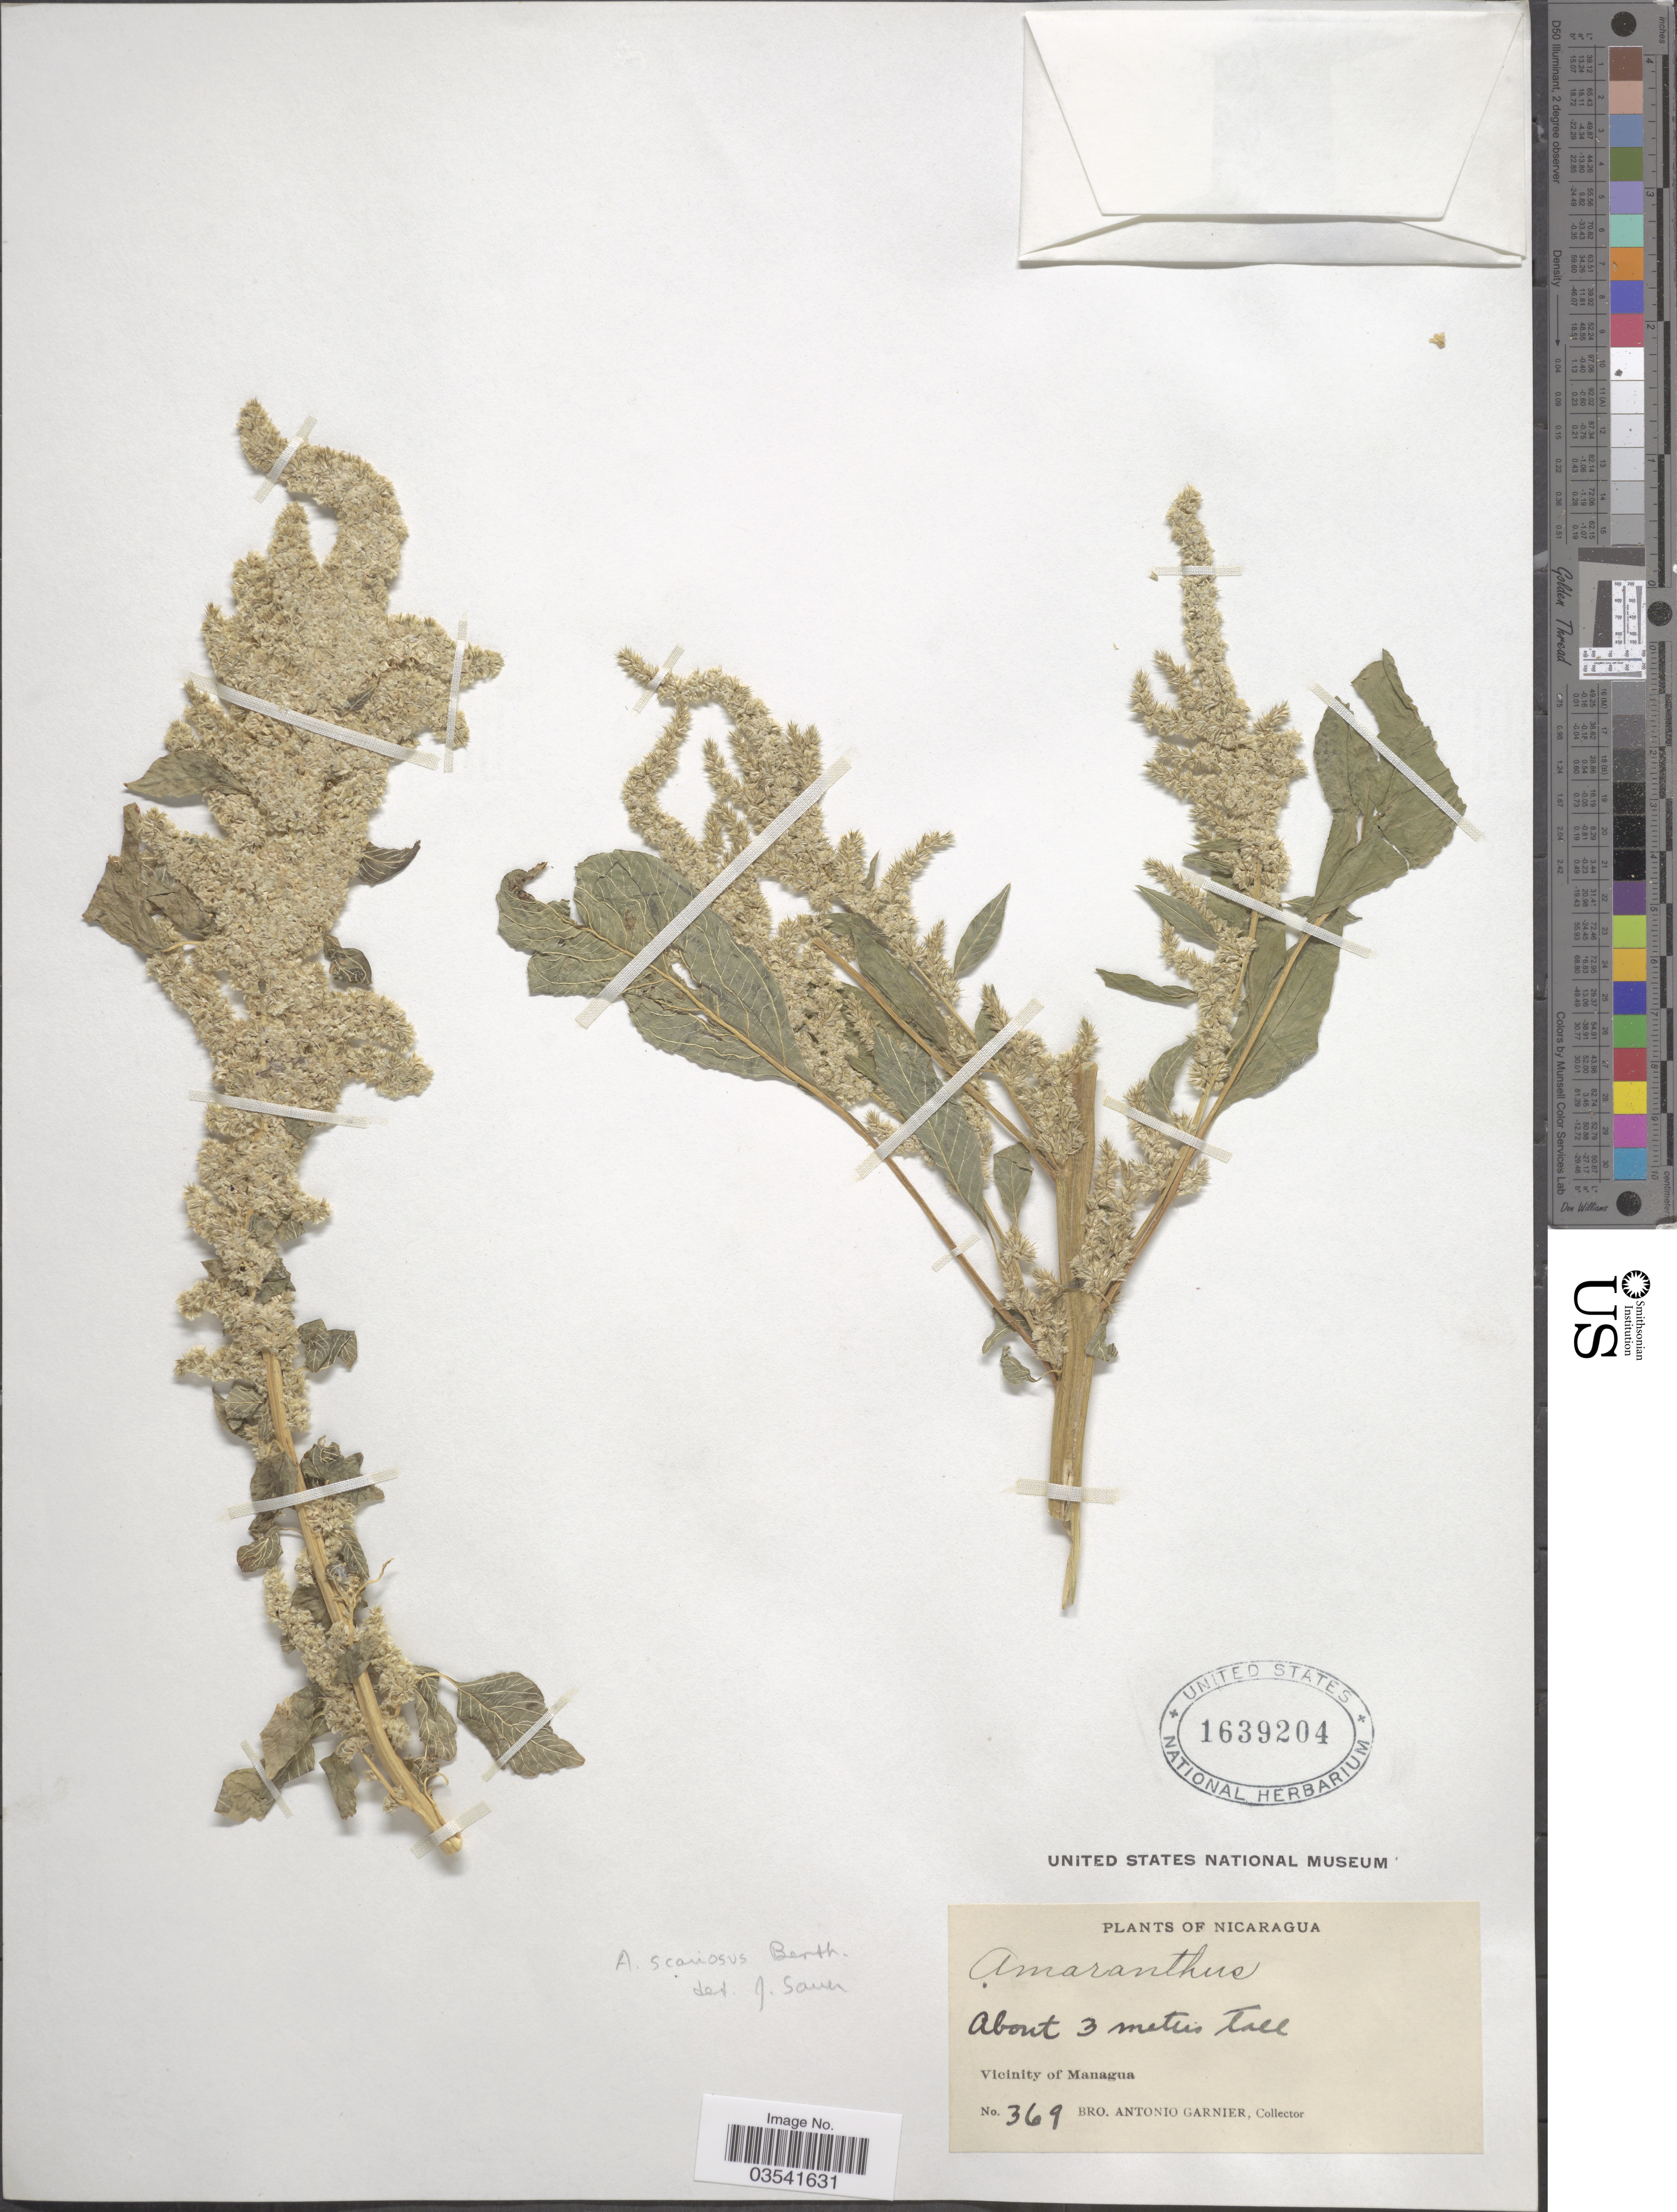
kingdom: Plantae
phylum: Tracheophyta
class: Magnoliopsida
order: Caryophyllales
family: Amaranthaceae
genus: Amaranthus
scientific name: Amaranthus scariosus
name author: Benth.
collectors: Bro. A. Garnier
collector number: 369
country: Nicaragua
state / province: Managua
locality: Vicinity of Managua.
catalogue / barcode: US 1639204